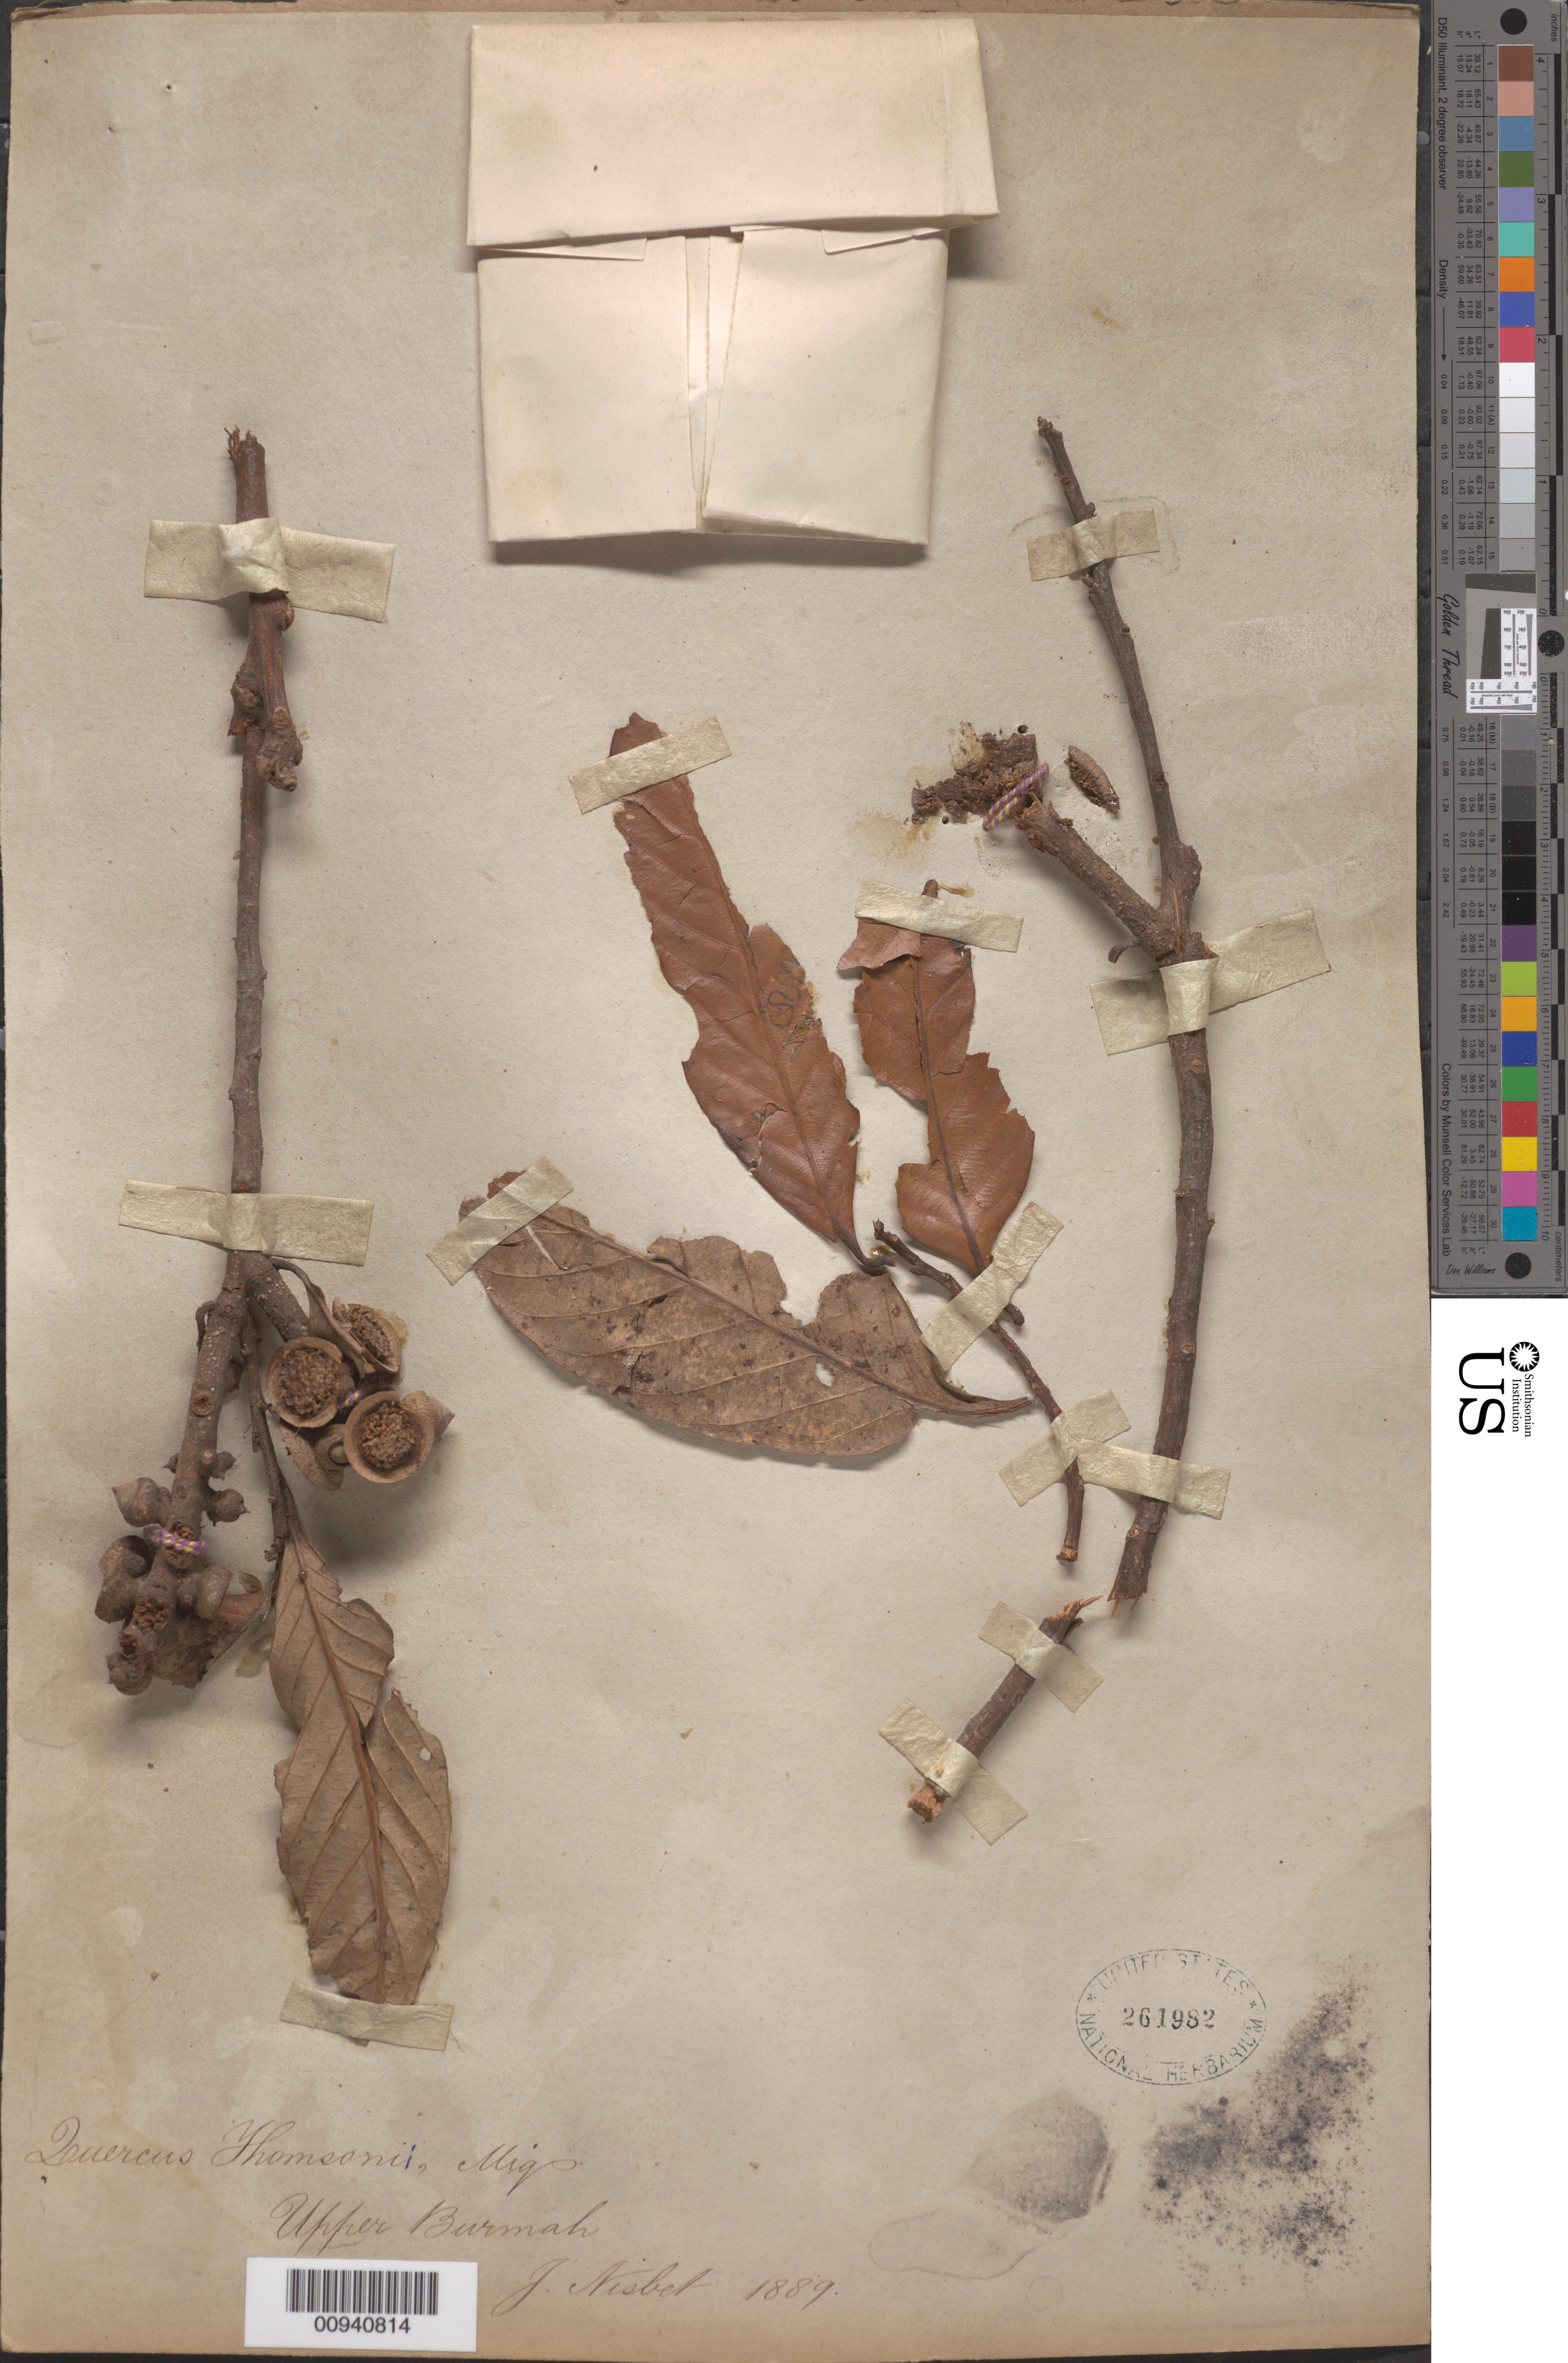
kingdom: Plantae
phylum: Tracheophyta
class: Magnoliopsida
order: Fagales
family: Fagaceae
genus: Quercus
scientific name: Quercus thomsonii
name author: Miq.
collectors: J. Nisbet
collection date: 1889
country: Myanmar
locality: Upper Burma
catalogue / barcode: US 261982